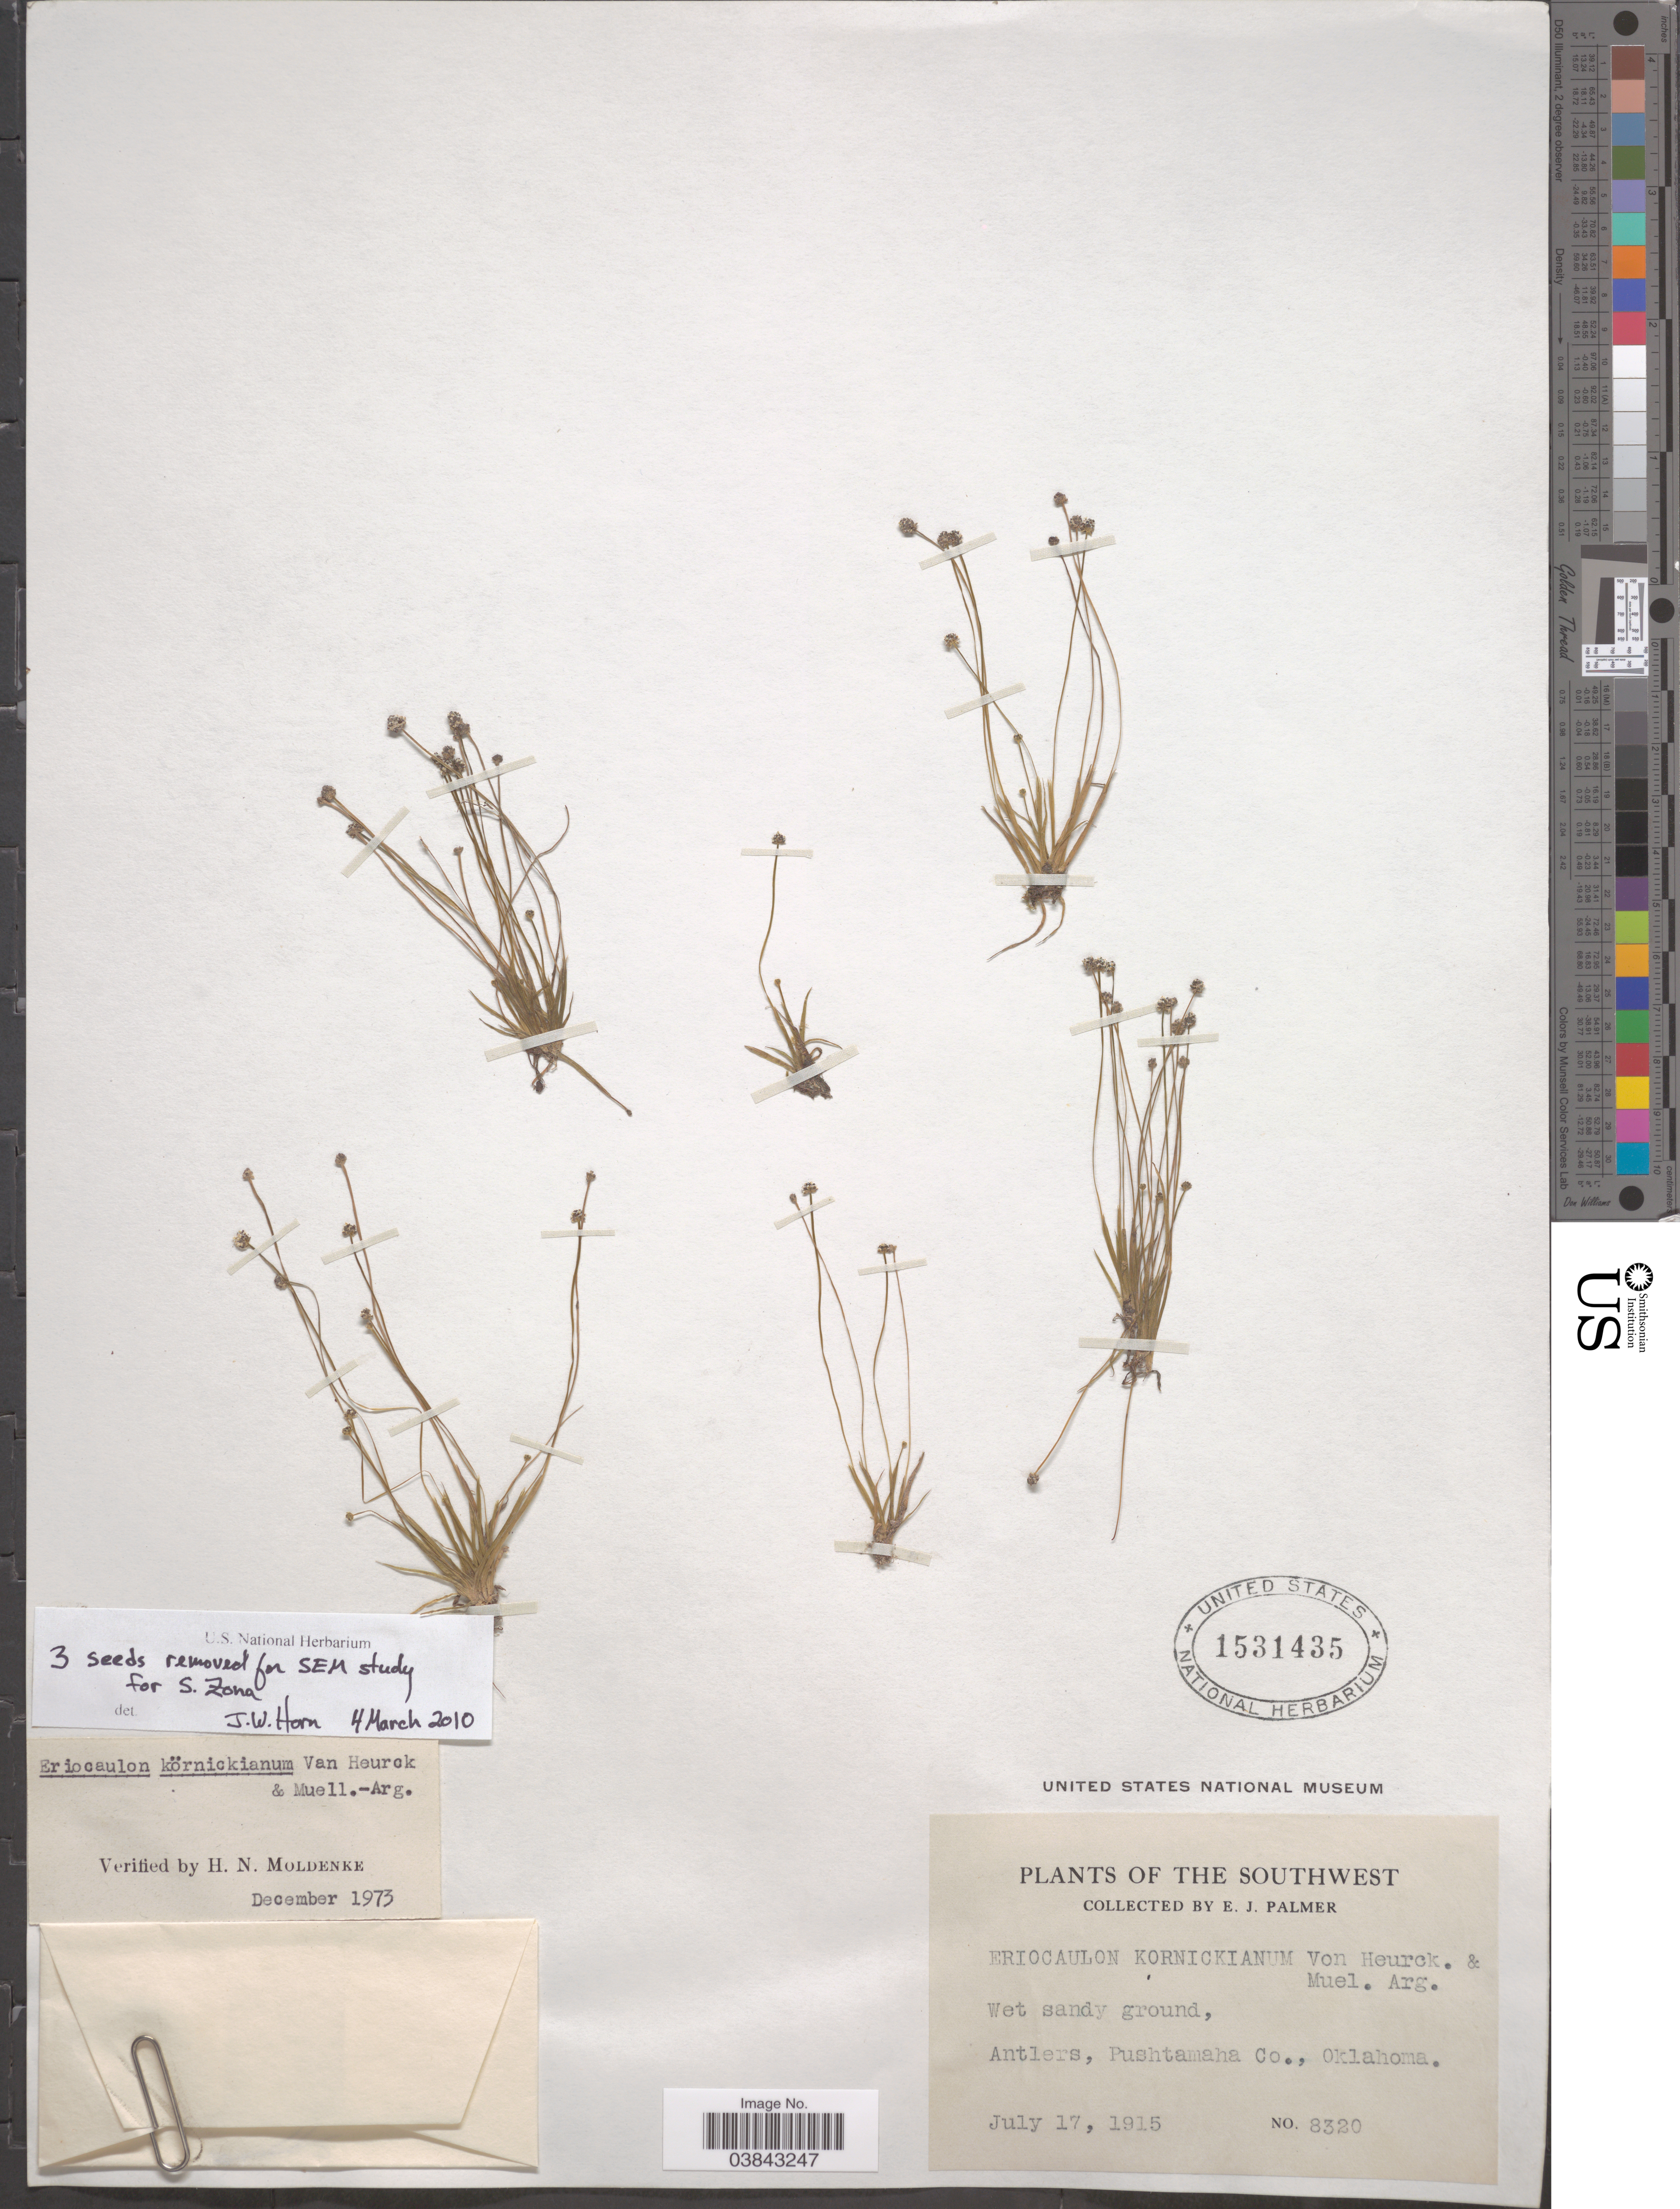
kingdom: Plantae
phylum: Tracheophyta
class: Liliopsida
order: Poales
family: Eriocaulaceae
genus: Eriocaulon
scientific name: Eriocaulon koernickianum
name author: Van Heurck & Müll. Arg.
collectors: E. J. Palmer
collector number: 8320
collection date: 1915-07-17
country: United States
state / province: Oklahoma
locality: The Southwest. Antlers, Pushtamaha Co.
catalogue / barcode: US 1531435